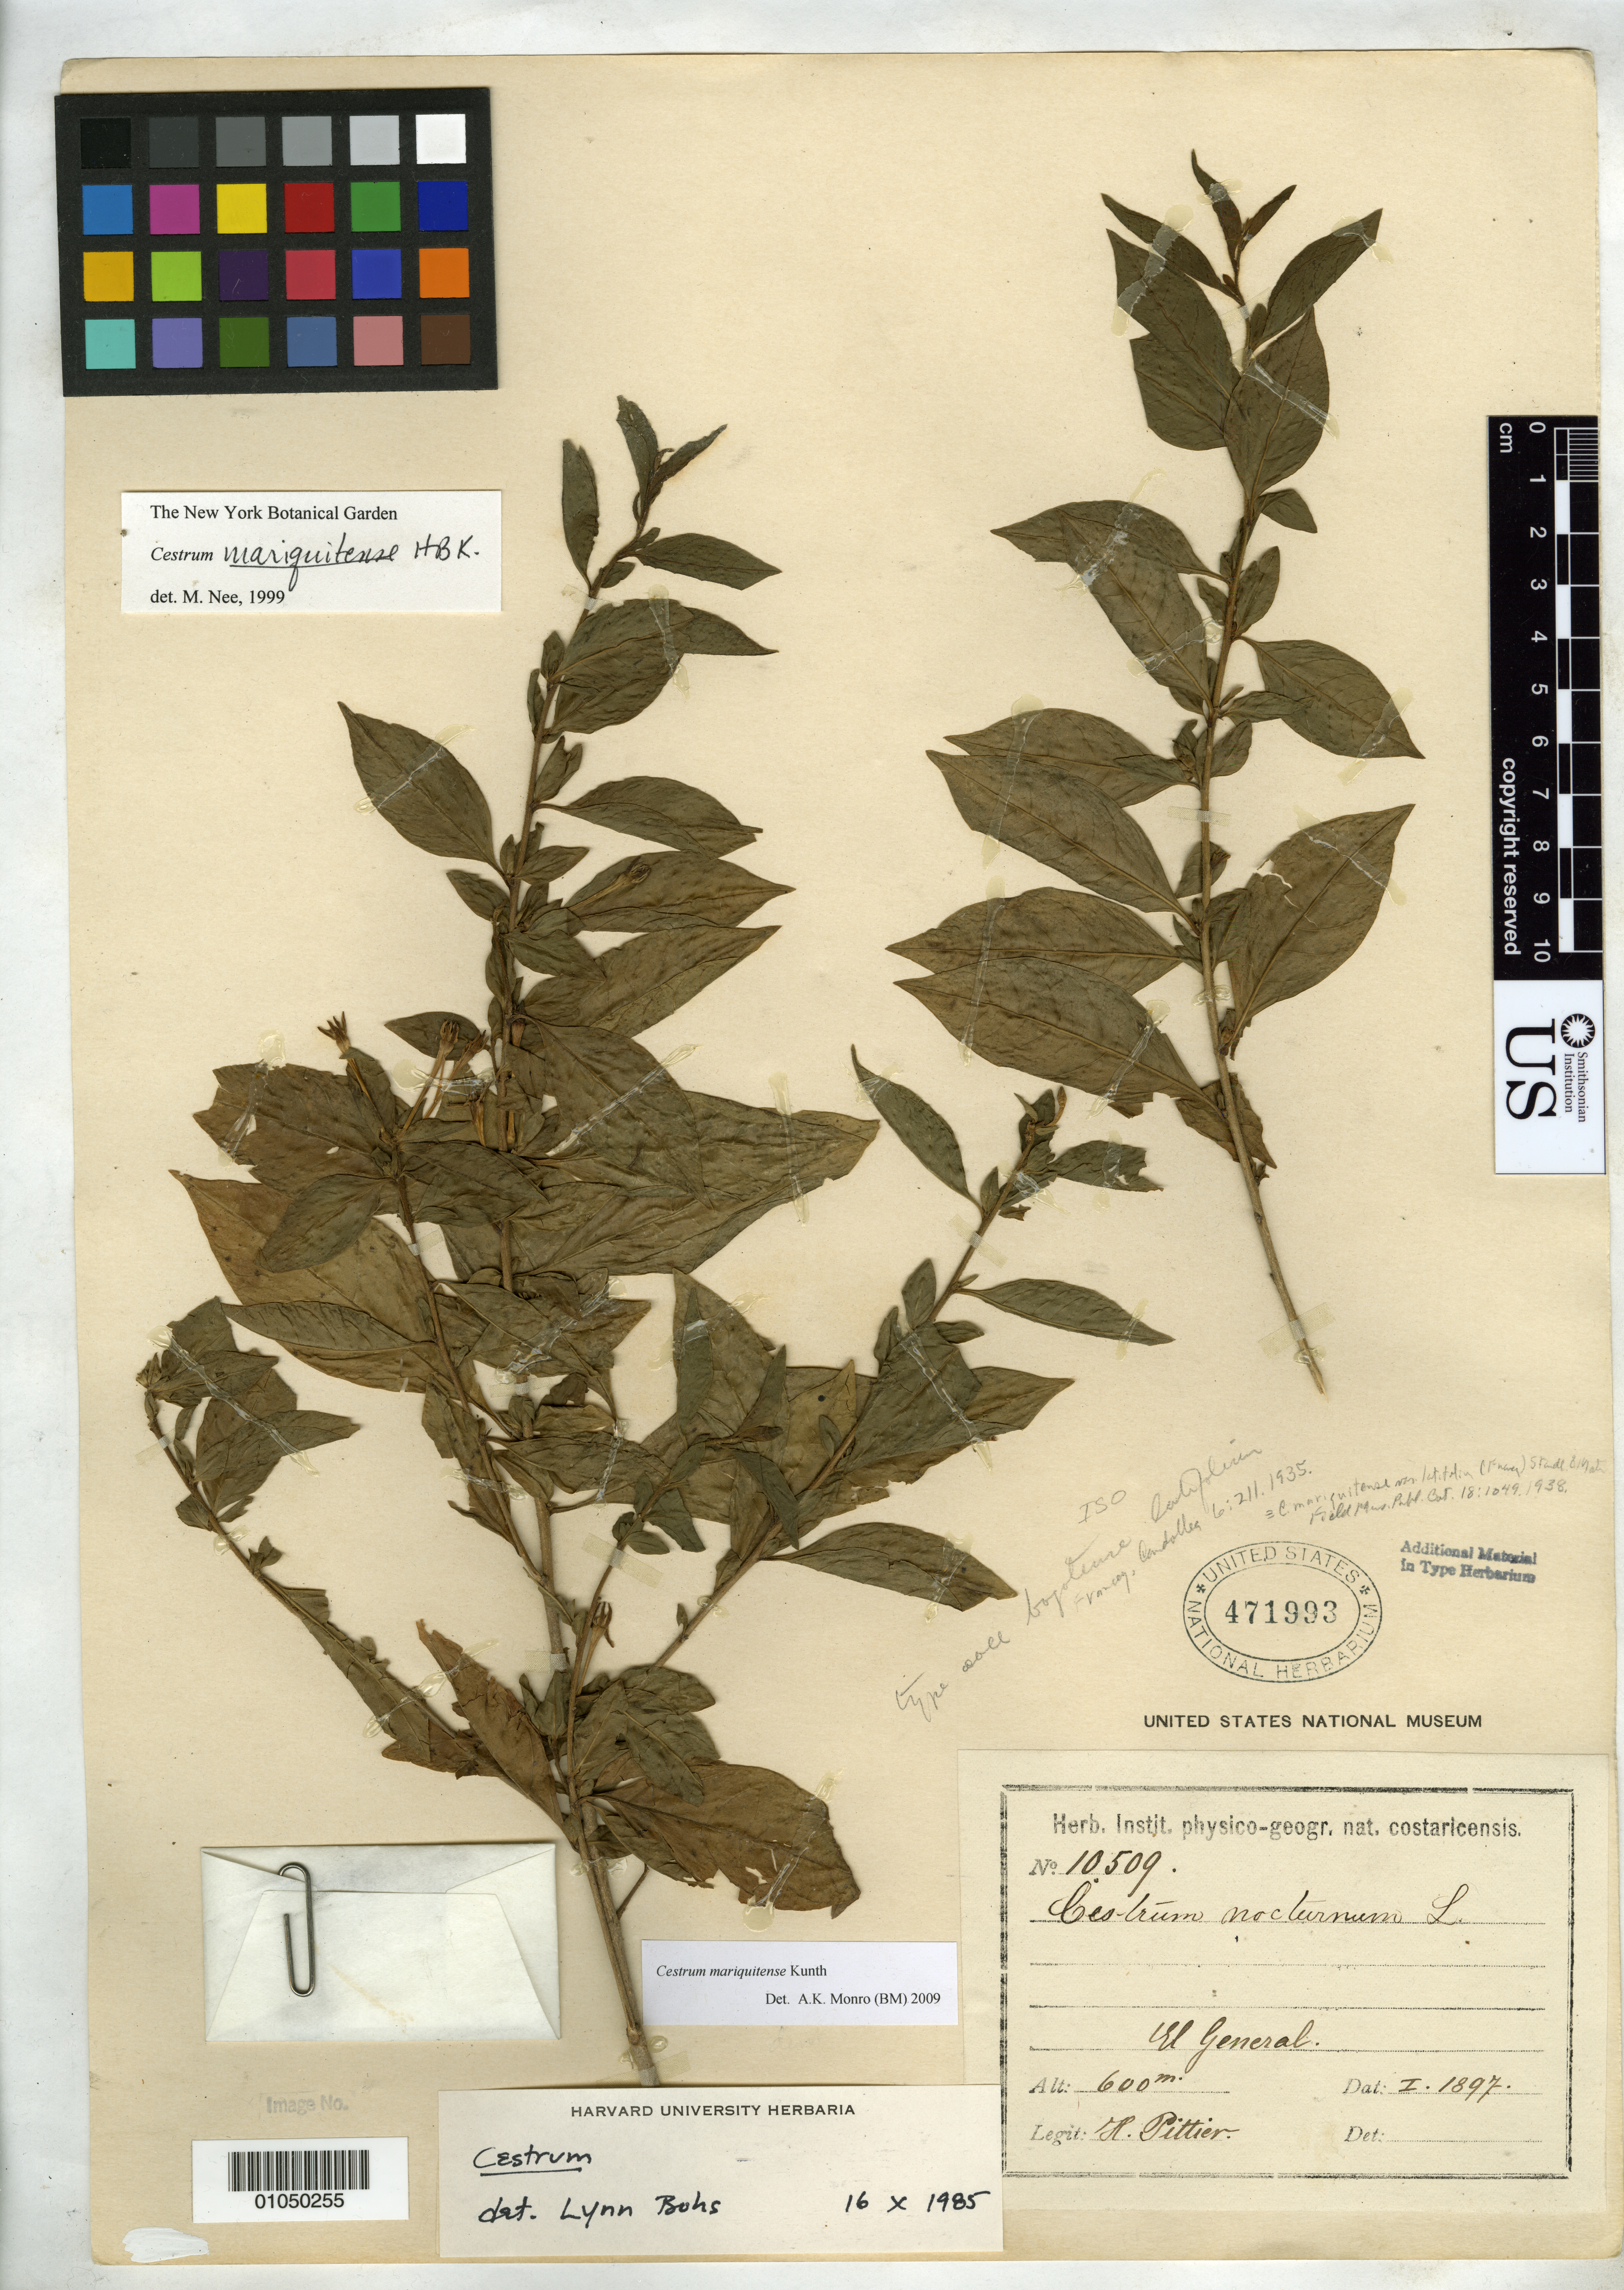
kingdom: Plantae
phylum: Tracheophyta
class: Magnoliopsida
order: Solanales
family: Solanaceae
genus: Cestrum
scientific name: Cestrum bogotense var. latifolium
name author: Francey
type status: Isotype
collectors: H. F. Pittier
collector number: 10509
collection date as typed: Jan 1897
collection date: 1897-01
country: Costa Rica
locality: El General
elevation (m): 600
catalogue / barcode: US 471993